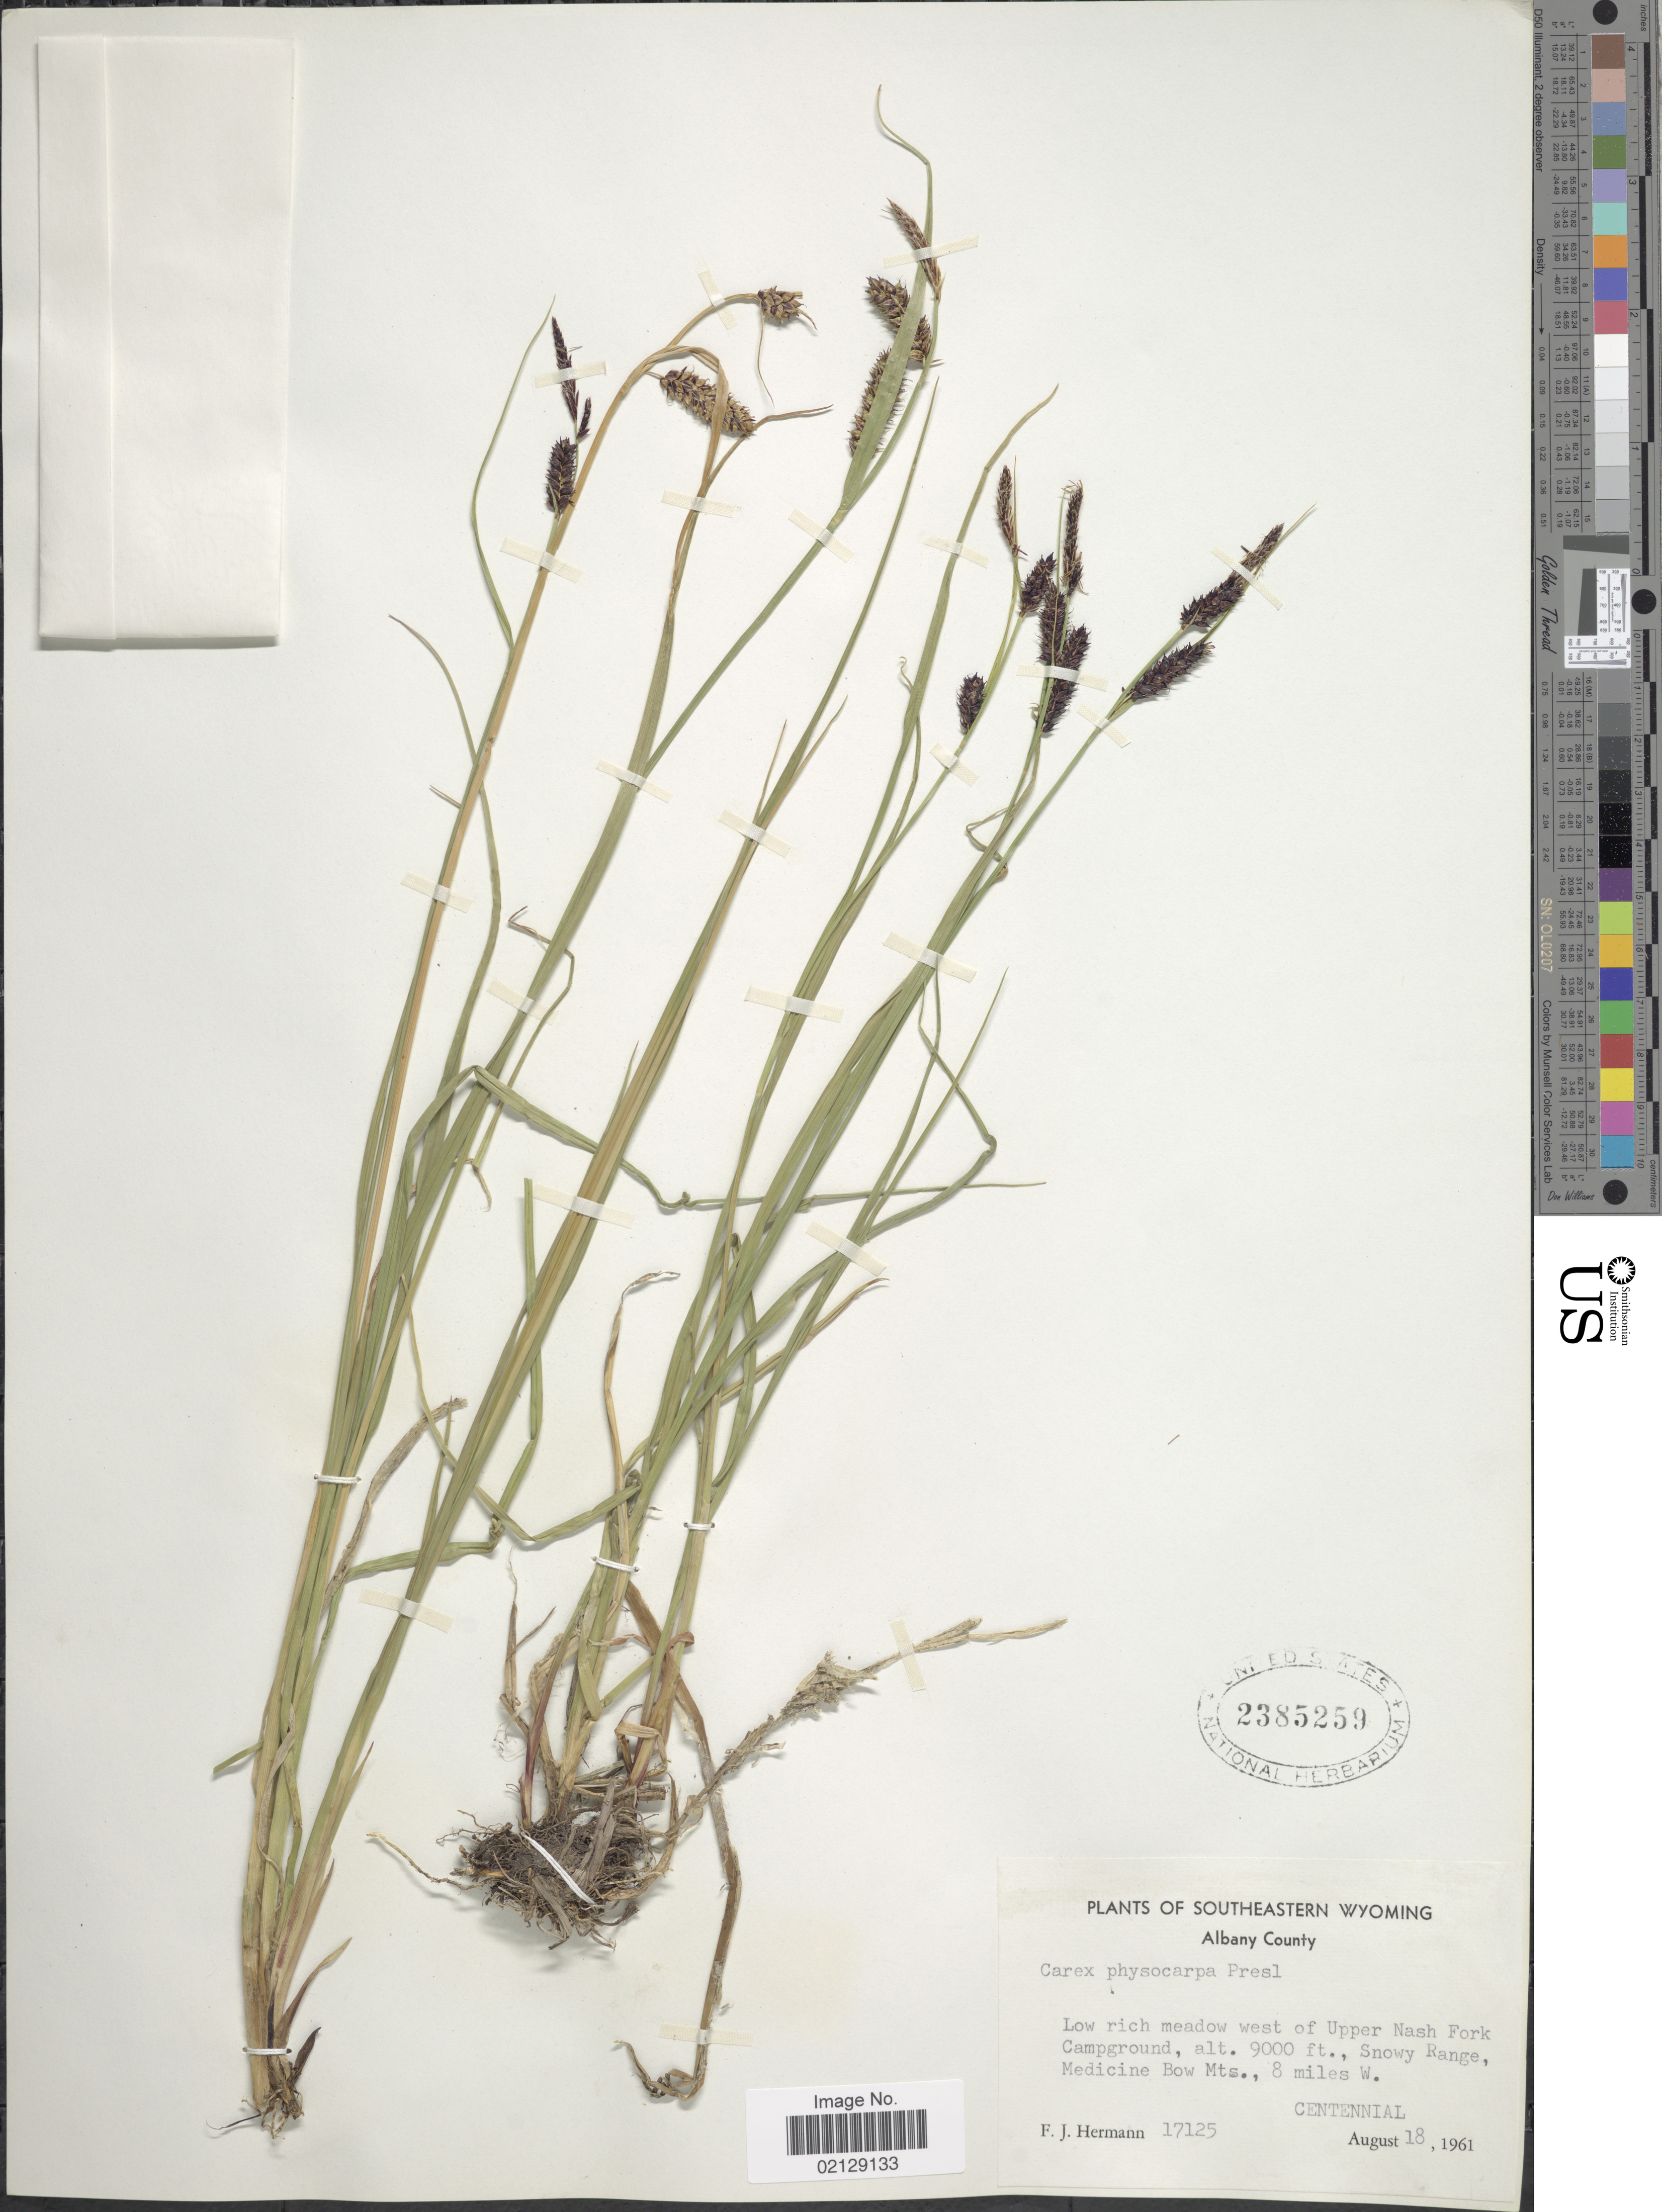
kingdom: Plantae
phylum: Tracheophyta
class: Liliopsida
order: Poales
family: Cyperaceae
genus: Carex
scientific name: Carex saxatilis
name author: L.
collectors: F. J. Hermann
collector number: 17125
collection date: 1961-08-18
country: United States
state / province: Wyoming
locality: Southeastern Wyoming, Albany County, Low rich meadow west of Upper Nash Fork Campground, Snowy Range, Medicine Bow Mts., 8 miles W. Centinnial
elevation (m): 2743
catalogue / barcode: US 2385259